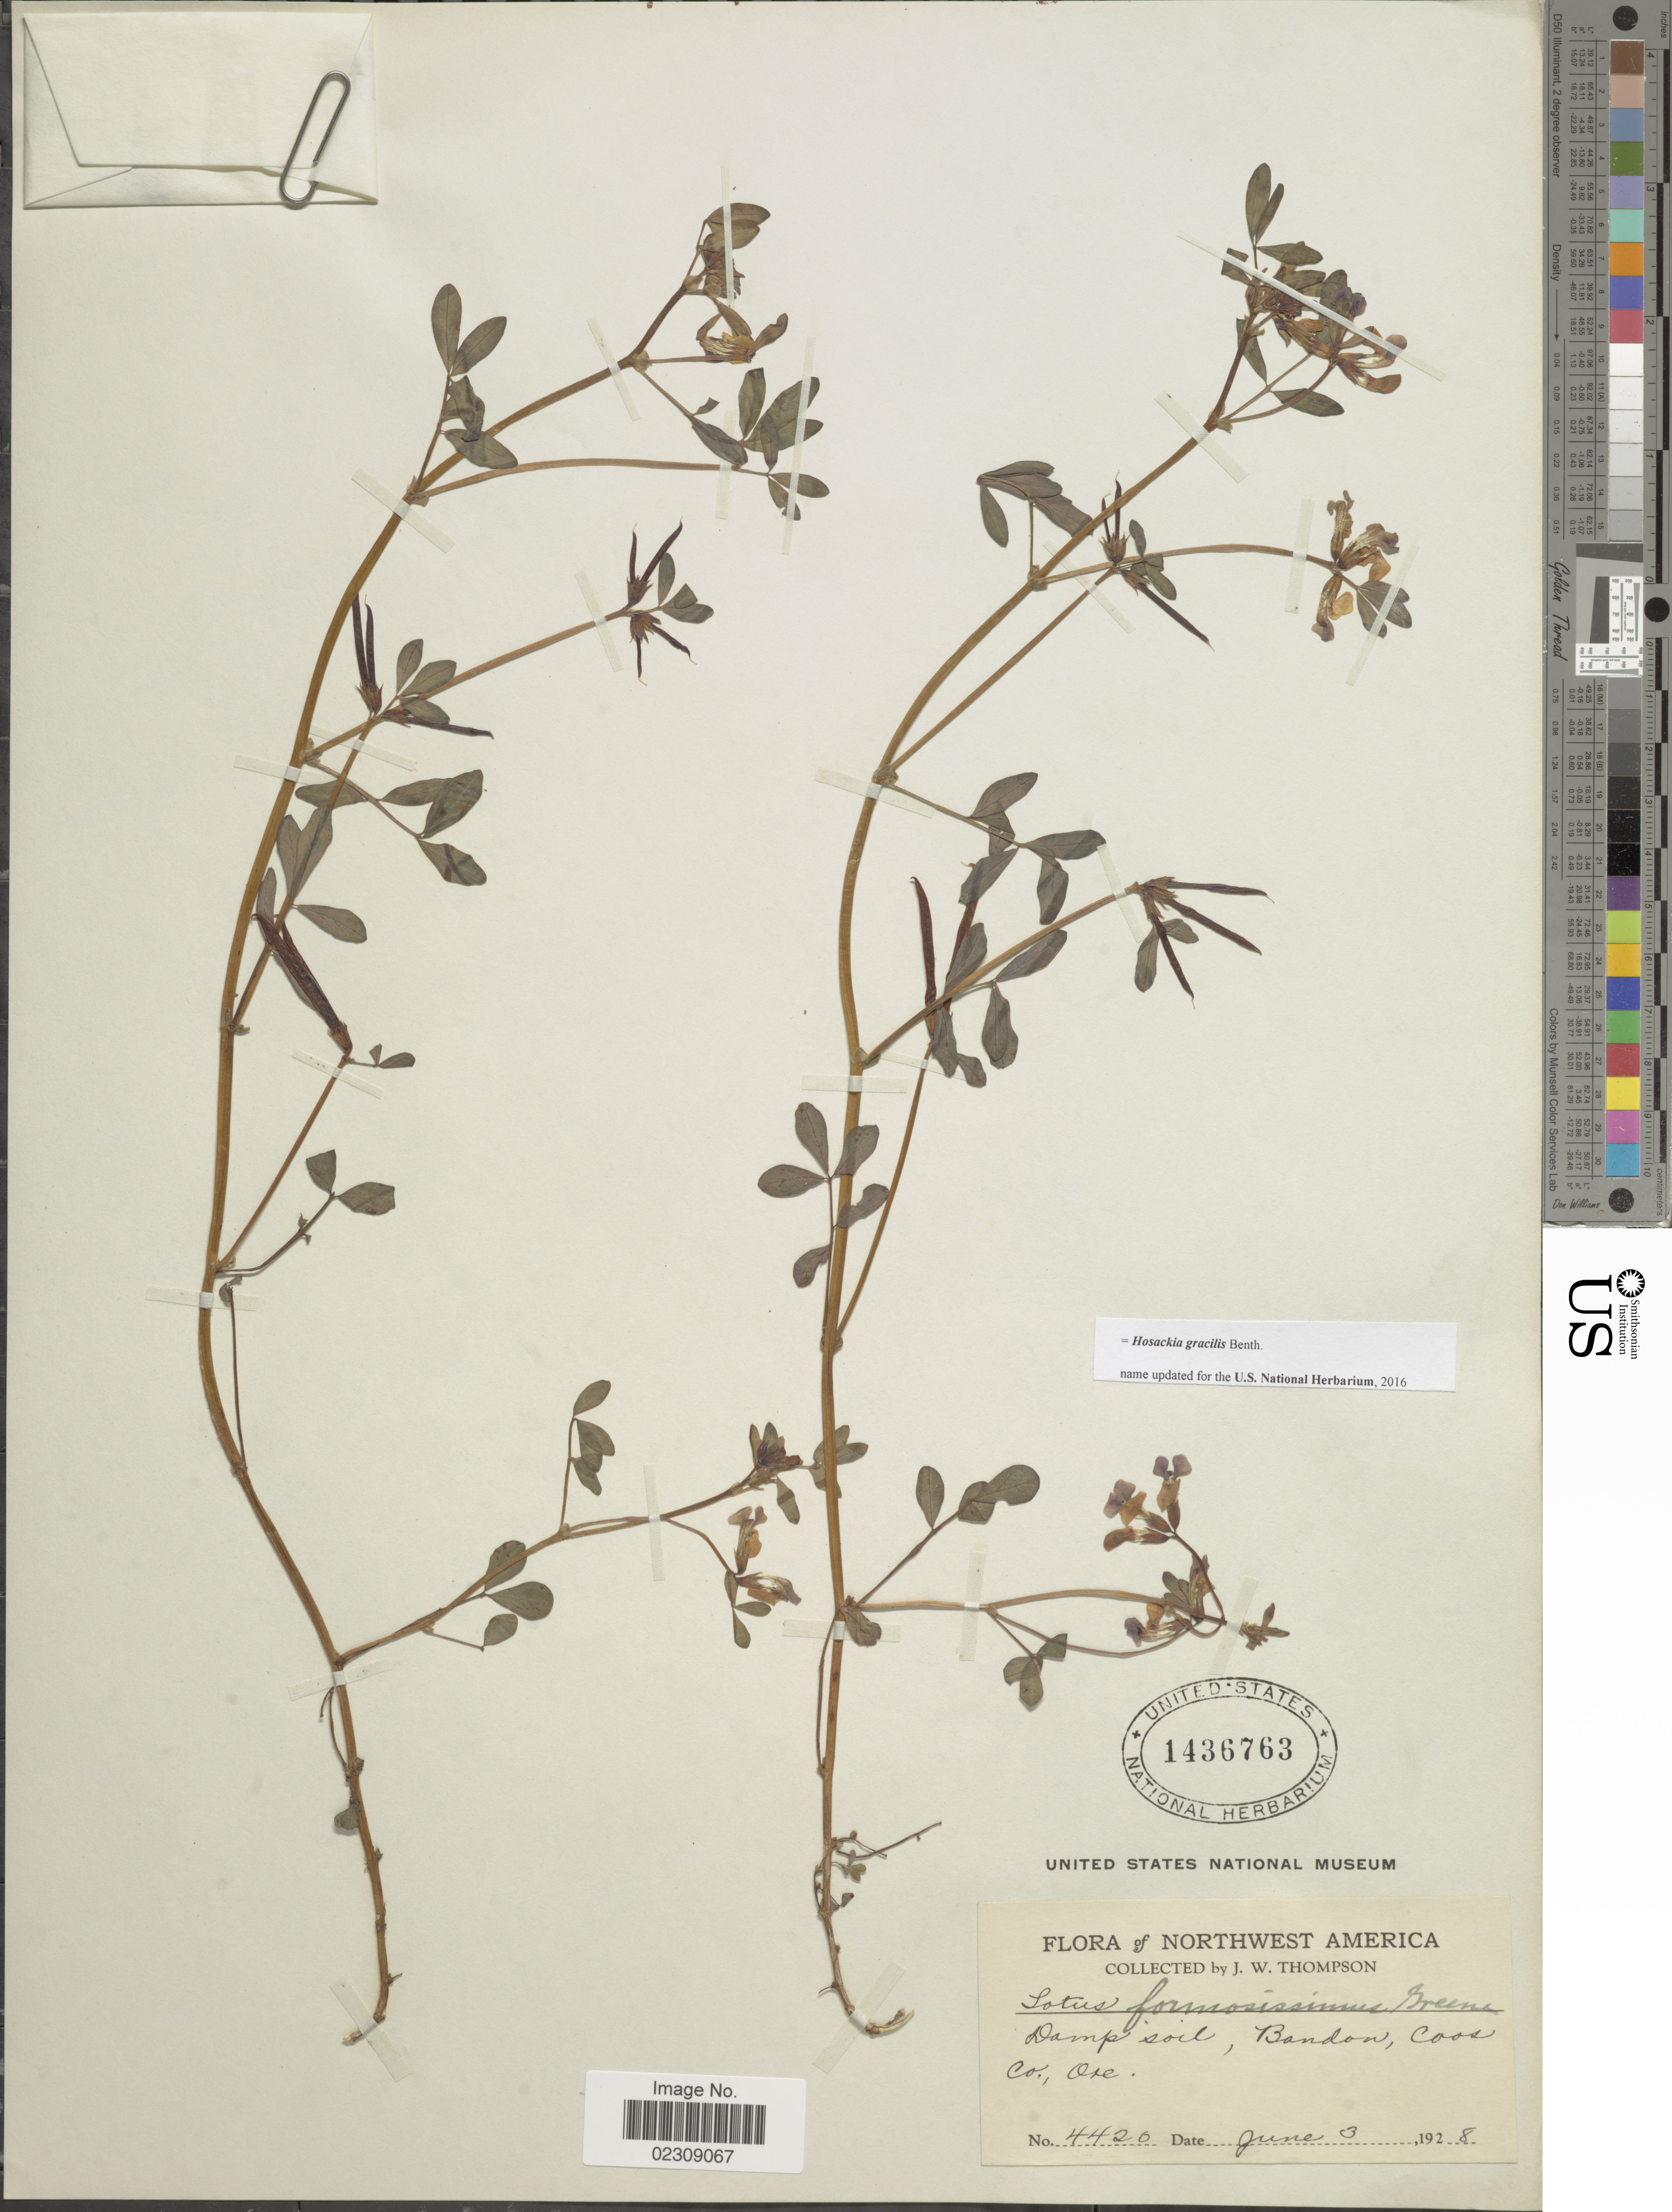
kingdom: Plantae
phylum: Tracheophyta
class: Magnoliopsida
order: Fabales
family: Fabaceae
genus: Hosackia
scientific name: Hosackia gracilis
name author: Benth.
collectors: J. W. Thompson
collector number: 4420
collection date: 1928-06-03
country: United States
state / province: Oregon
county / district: Coos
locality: Northwest America. Damp soil, Bandon, Coos Co.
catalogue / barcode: US 1436763